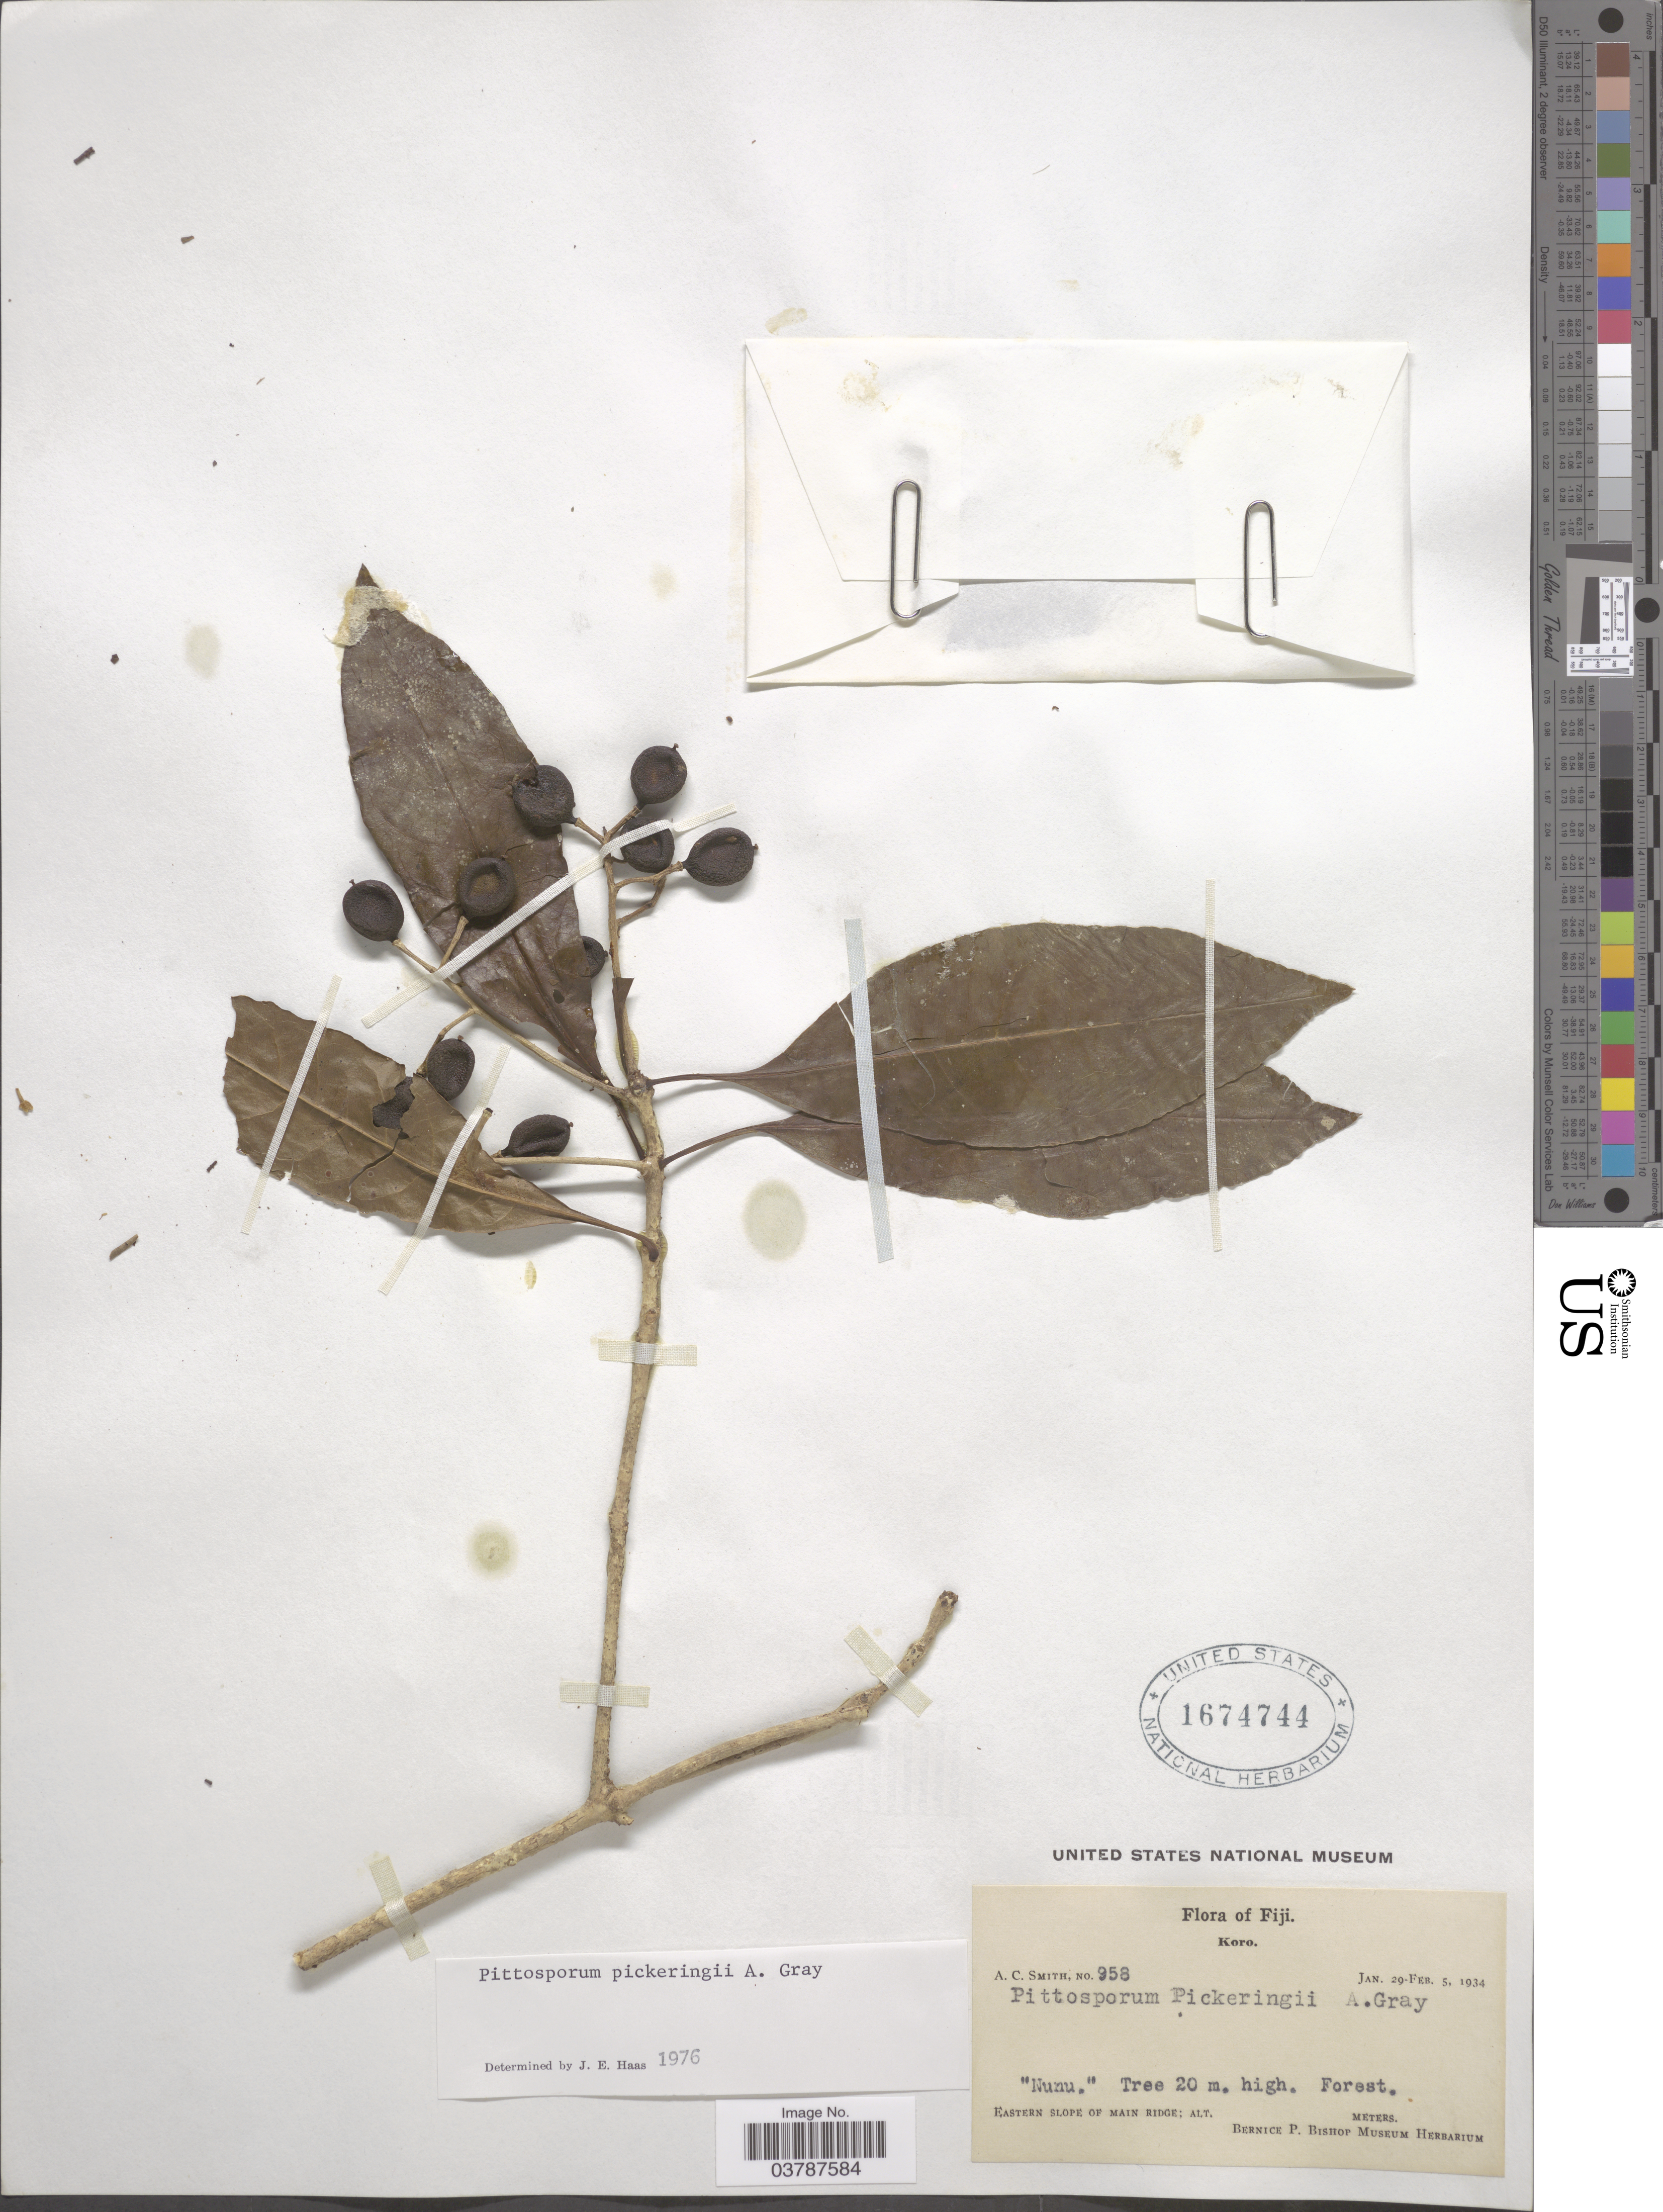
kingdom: Plantae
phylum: Tracheophyta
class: Magnoliopsida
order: Apiales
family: Pittosporaceae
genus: Pittosporum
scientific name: Pittosporum pickeringii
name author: A. Gray in Wilkes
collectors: A. C. Smith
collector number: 958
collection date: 1934-01-29/1934-02-05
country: Fiji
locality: Koro. Eastern slope of main ridge.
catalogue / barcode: US 1674744